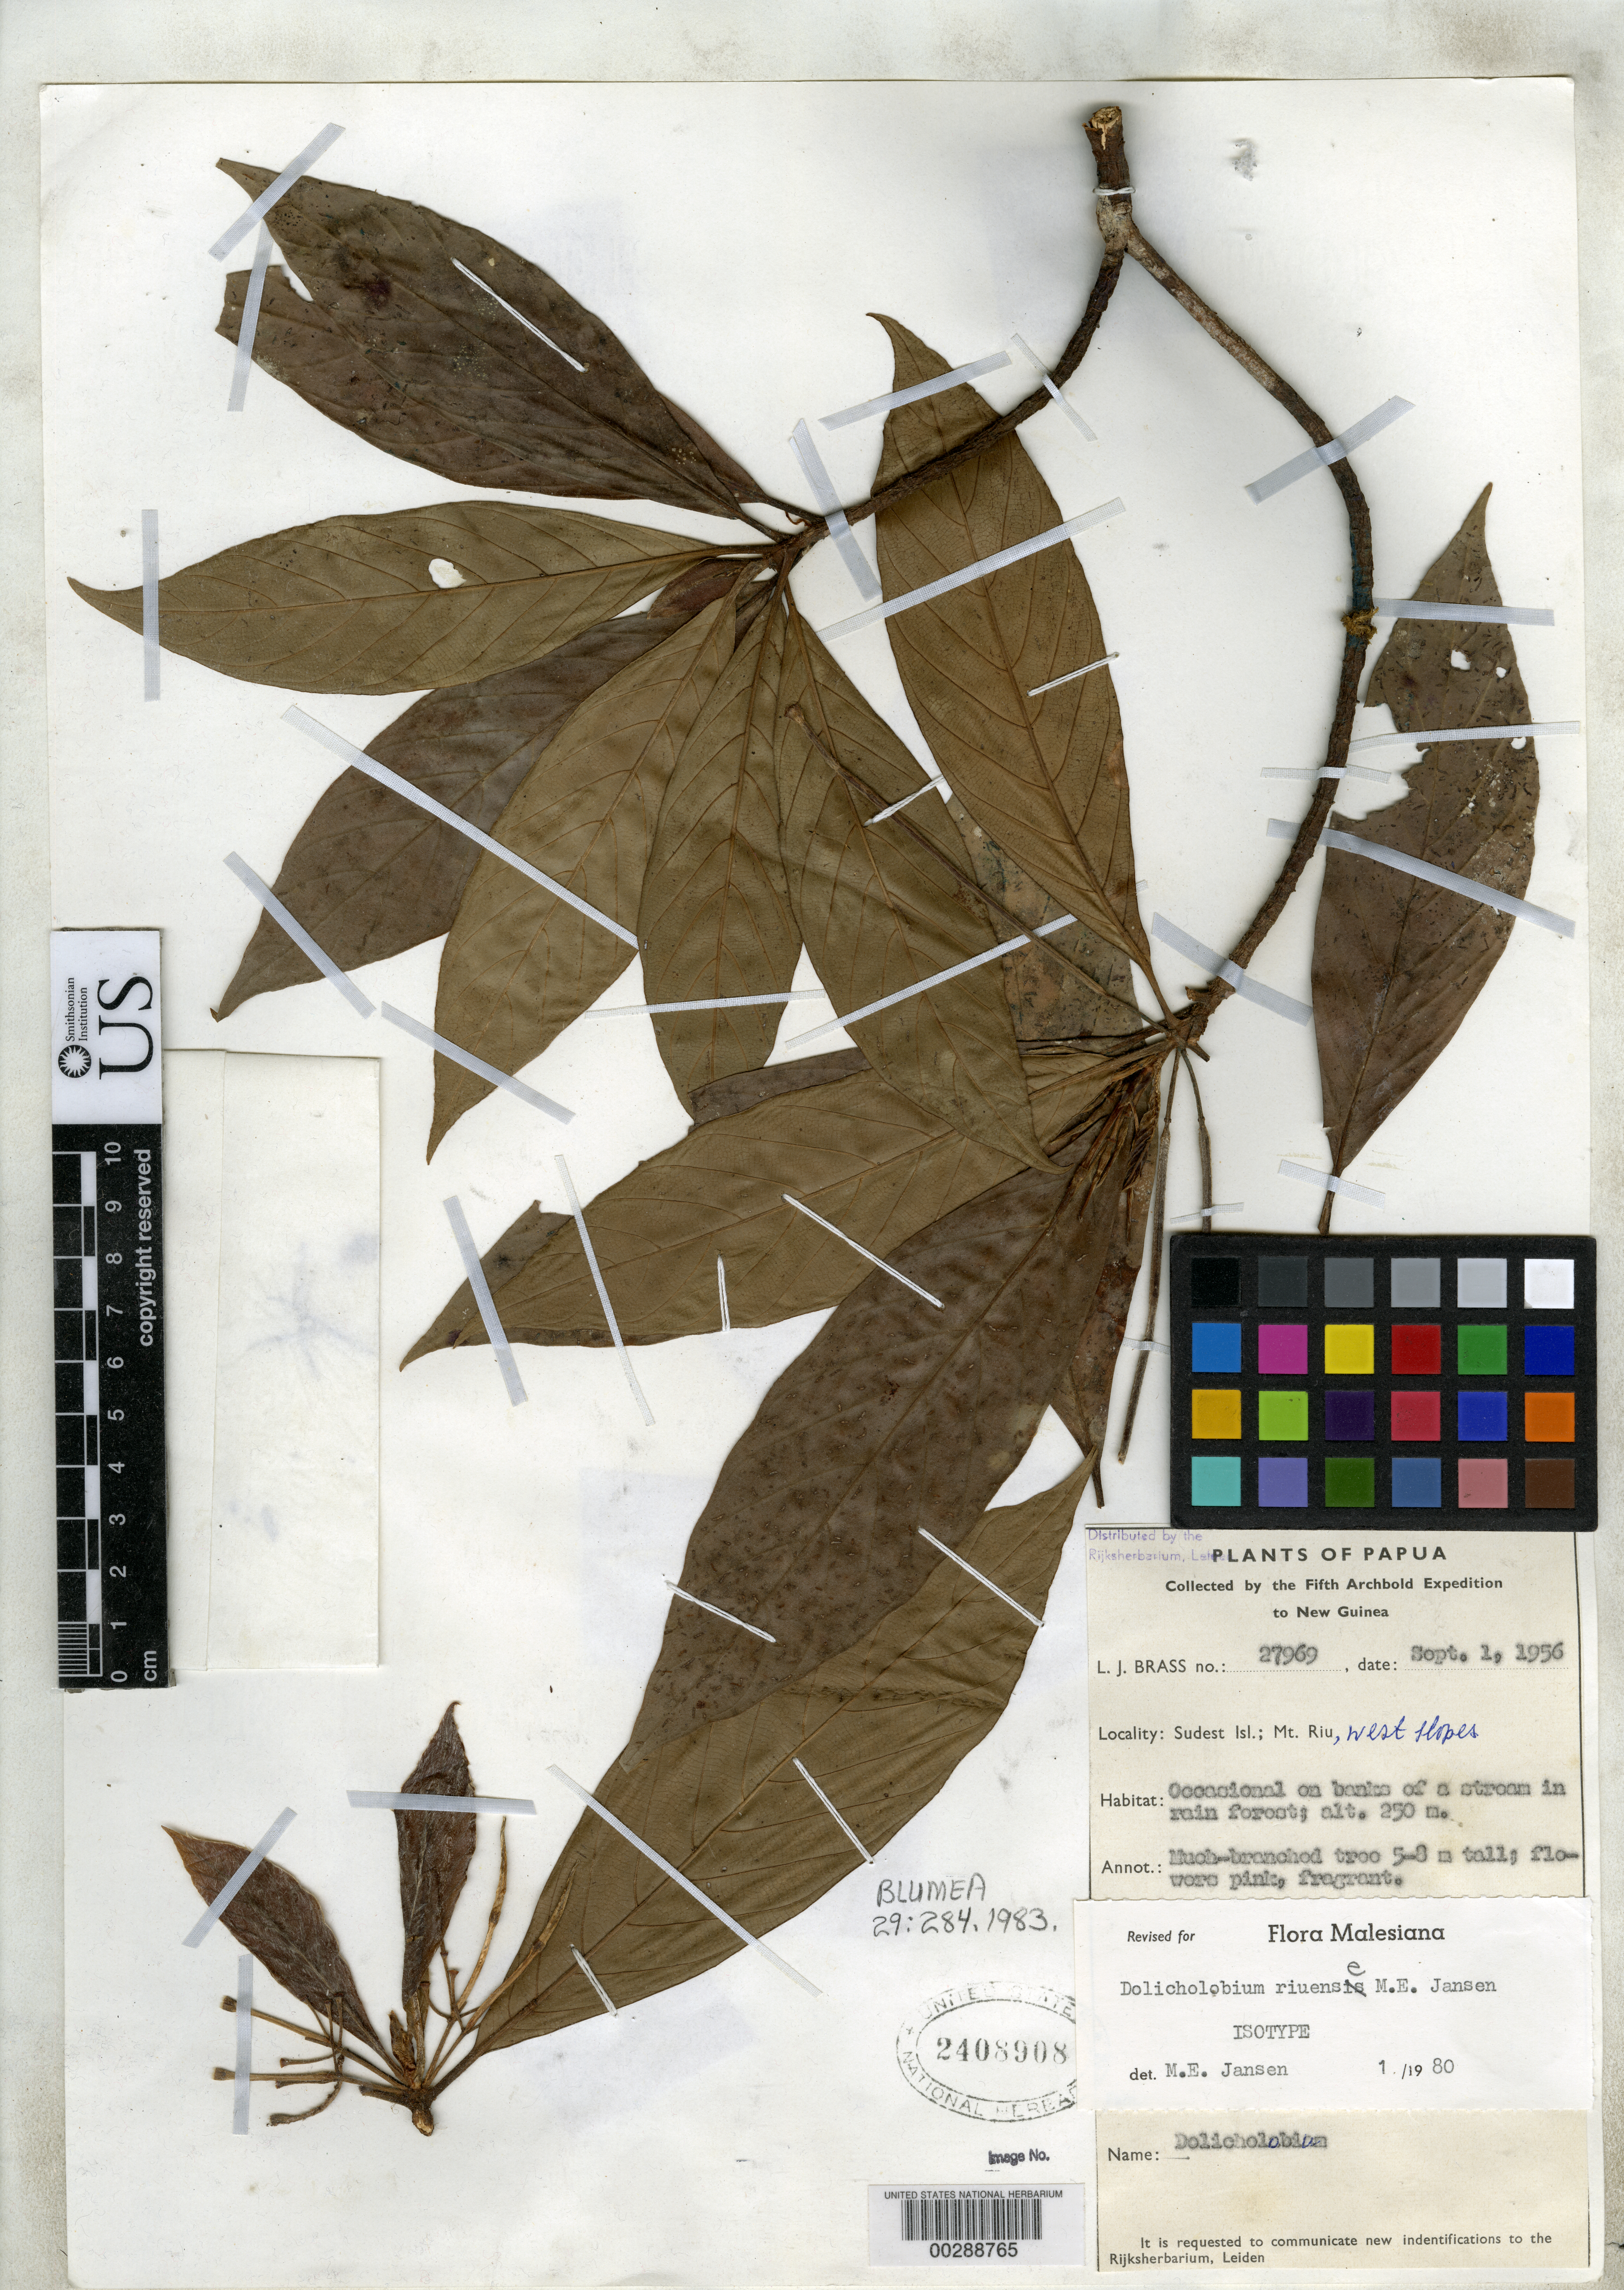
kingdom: Plantae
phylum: Tracheophyta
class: Magnoliopsida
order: Gentianales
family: Rubiaceae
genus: Dolicholobium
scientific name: Dolicholobium riuense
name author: M. E. Jansen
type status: Isotype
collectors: L. J. Brass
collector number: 27969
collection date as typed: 01 Sep 1956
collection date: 1956-09-01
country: Papua New Guinea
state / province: Milne Bay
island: Sudest [Tagula]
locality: W slopes of Mount Riu. [Louisade Arch.]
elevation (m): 900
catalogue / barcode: US 2408908